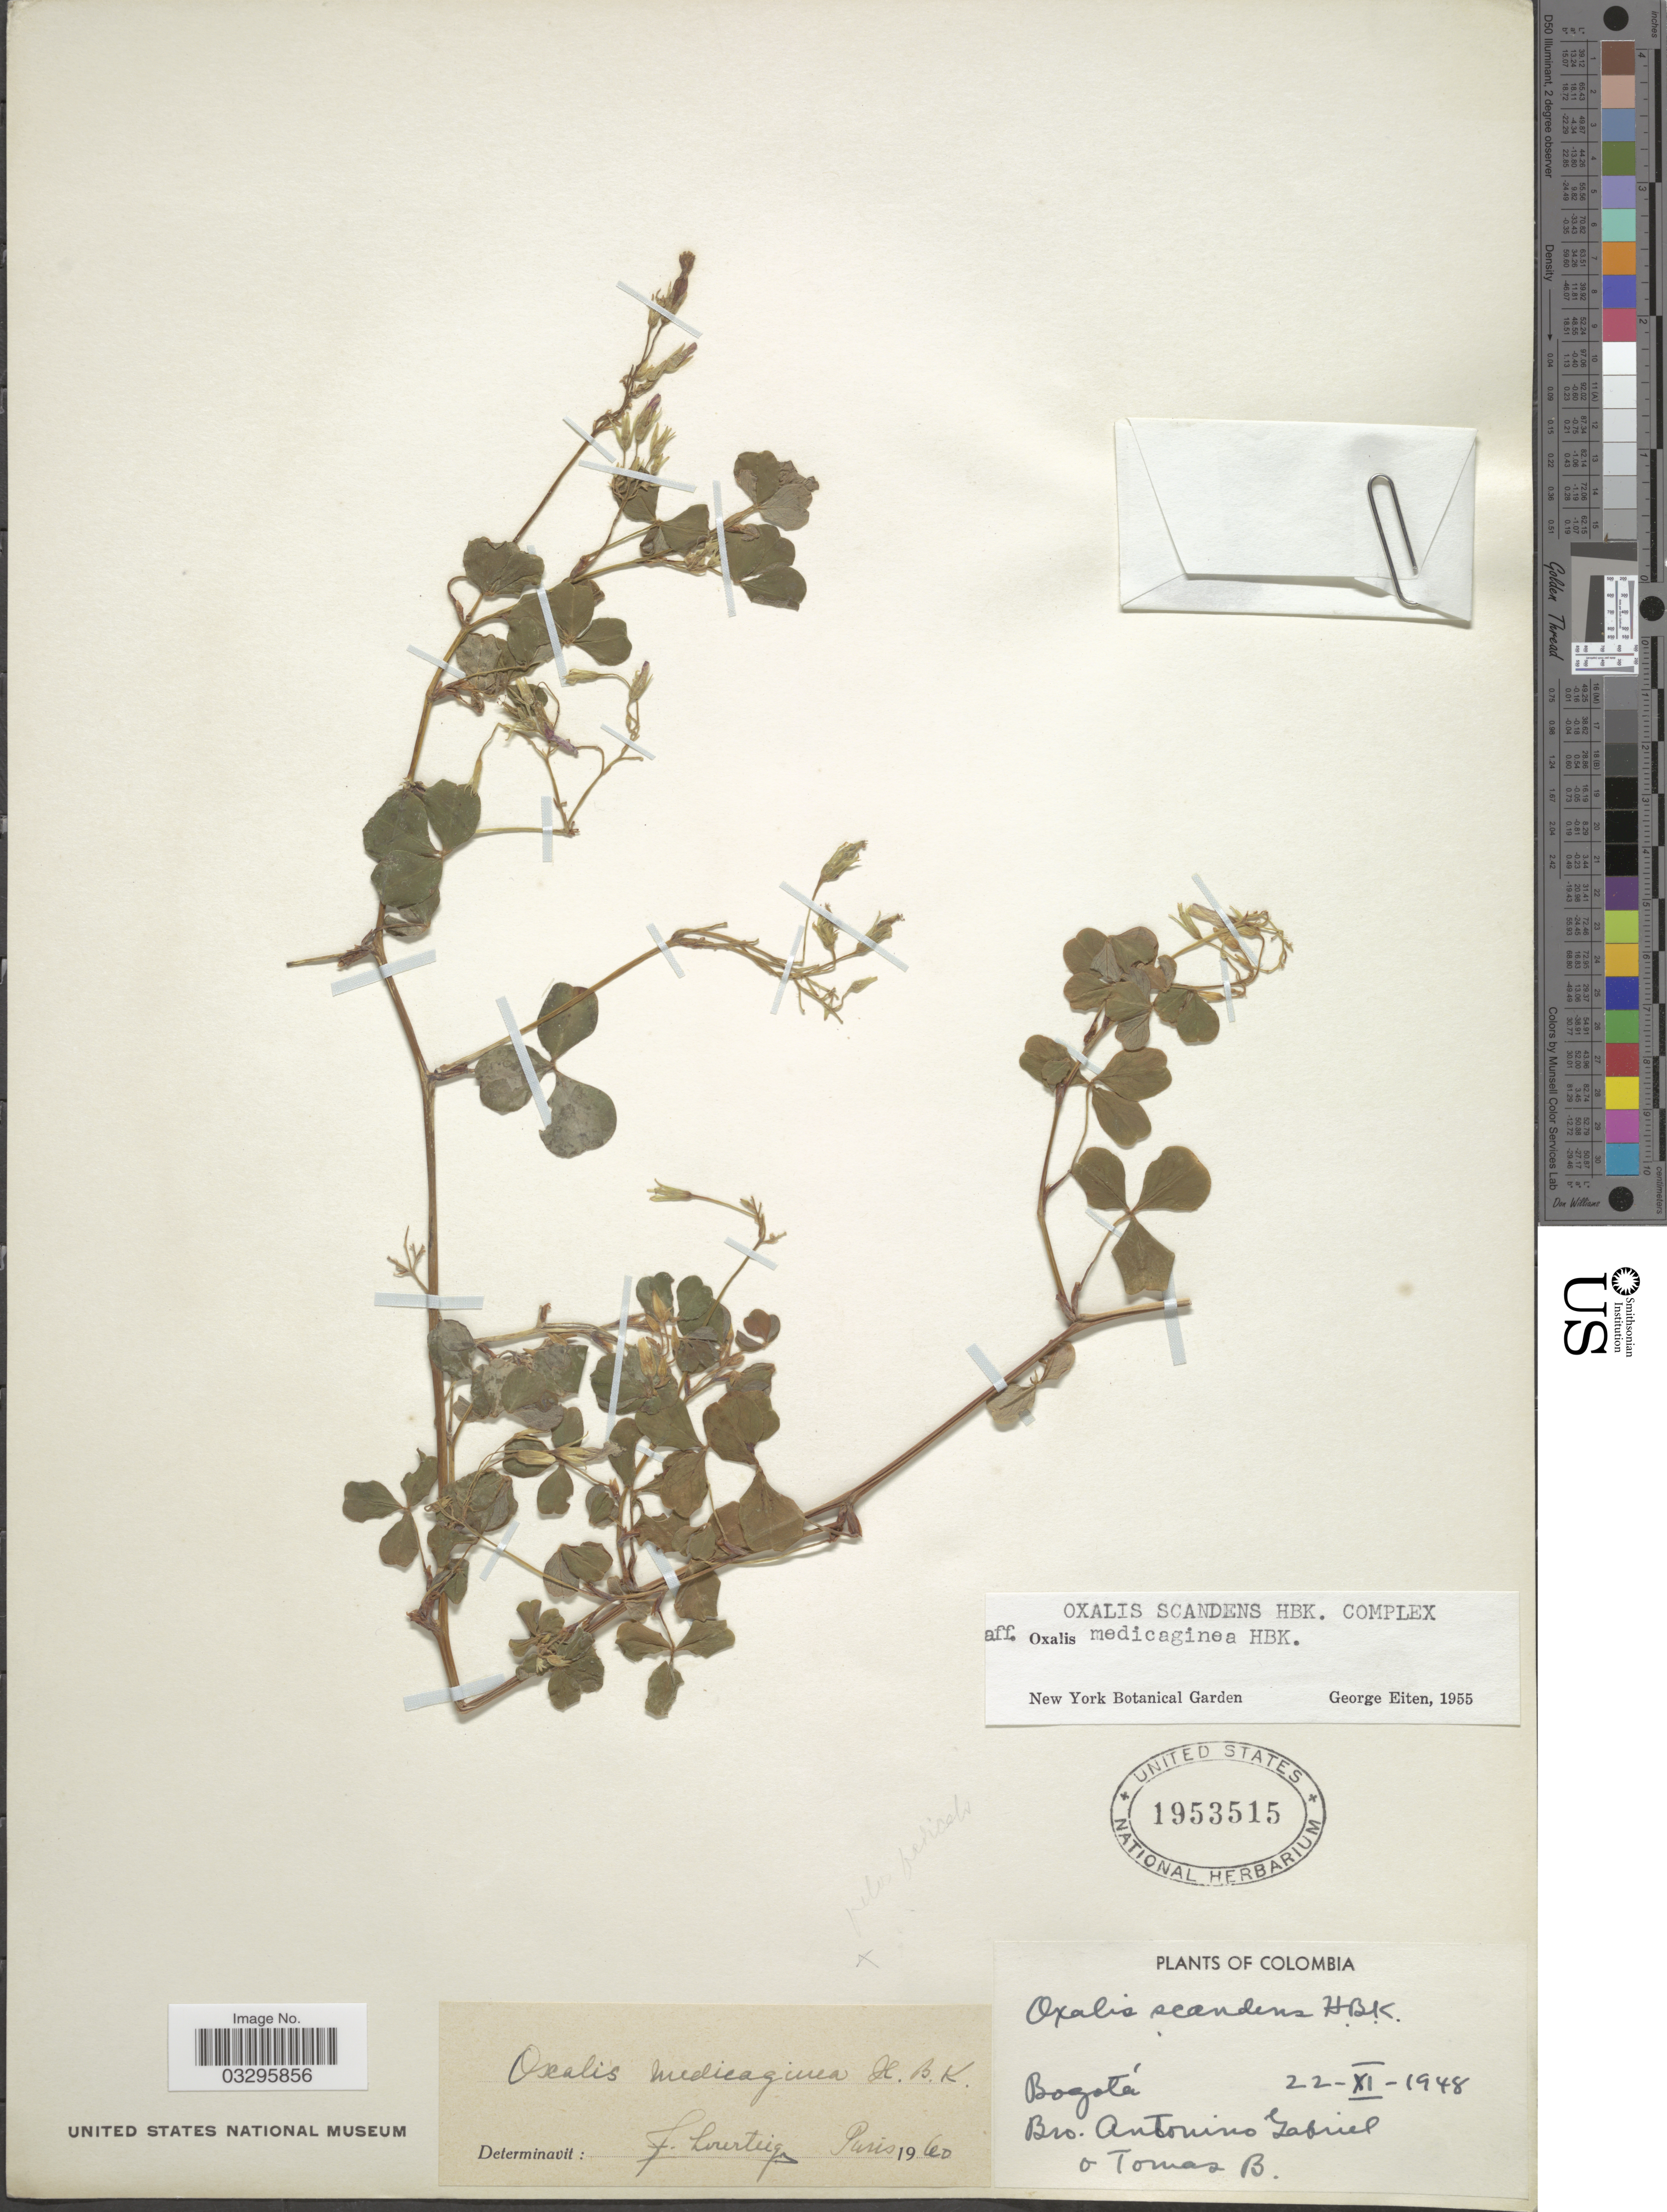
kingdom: Plantae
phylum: Tracheophyta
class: Magnoliopsida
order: Oxalidales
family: Oxalidaceae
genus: Oxalis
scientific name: Oxalis medicaginea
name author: Kunth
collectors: A. Gabriel & B. Tomas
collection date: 1948-11-22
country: Colombia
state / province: Bogota D.C.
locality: Bogotá.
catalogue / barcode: US 1953515